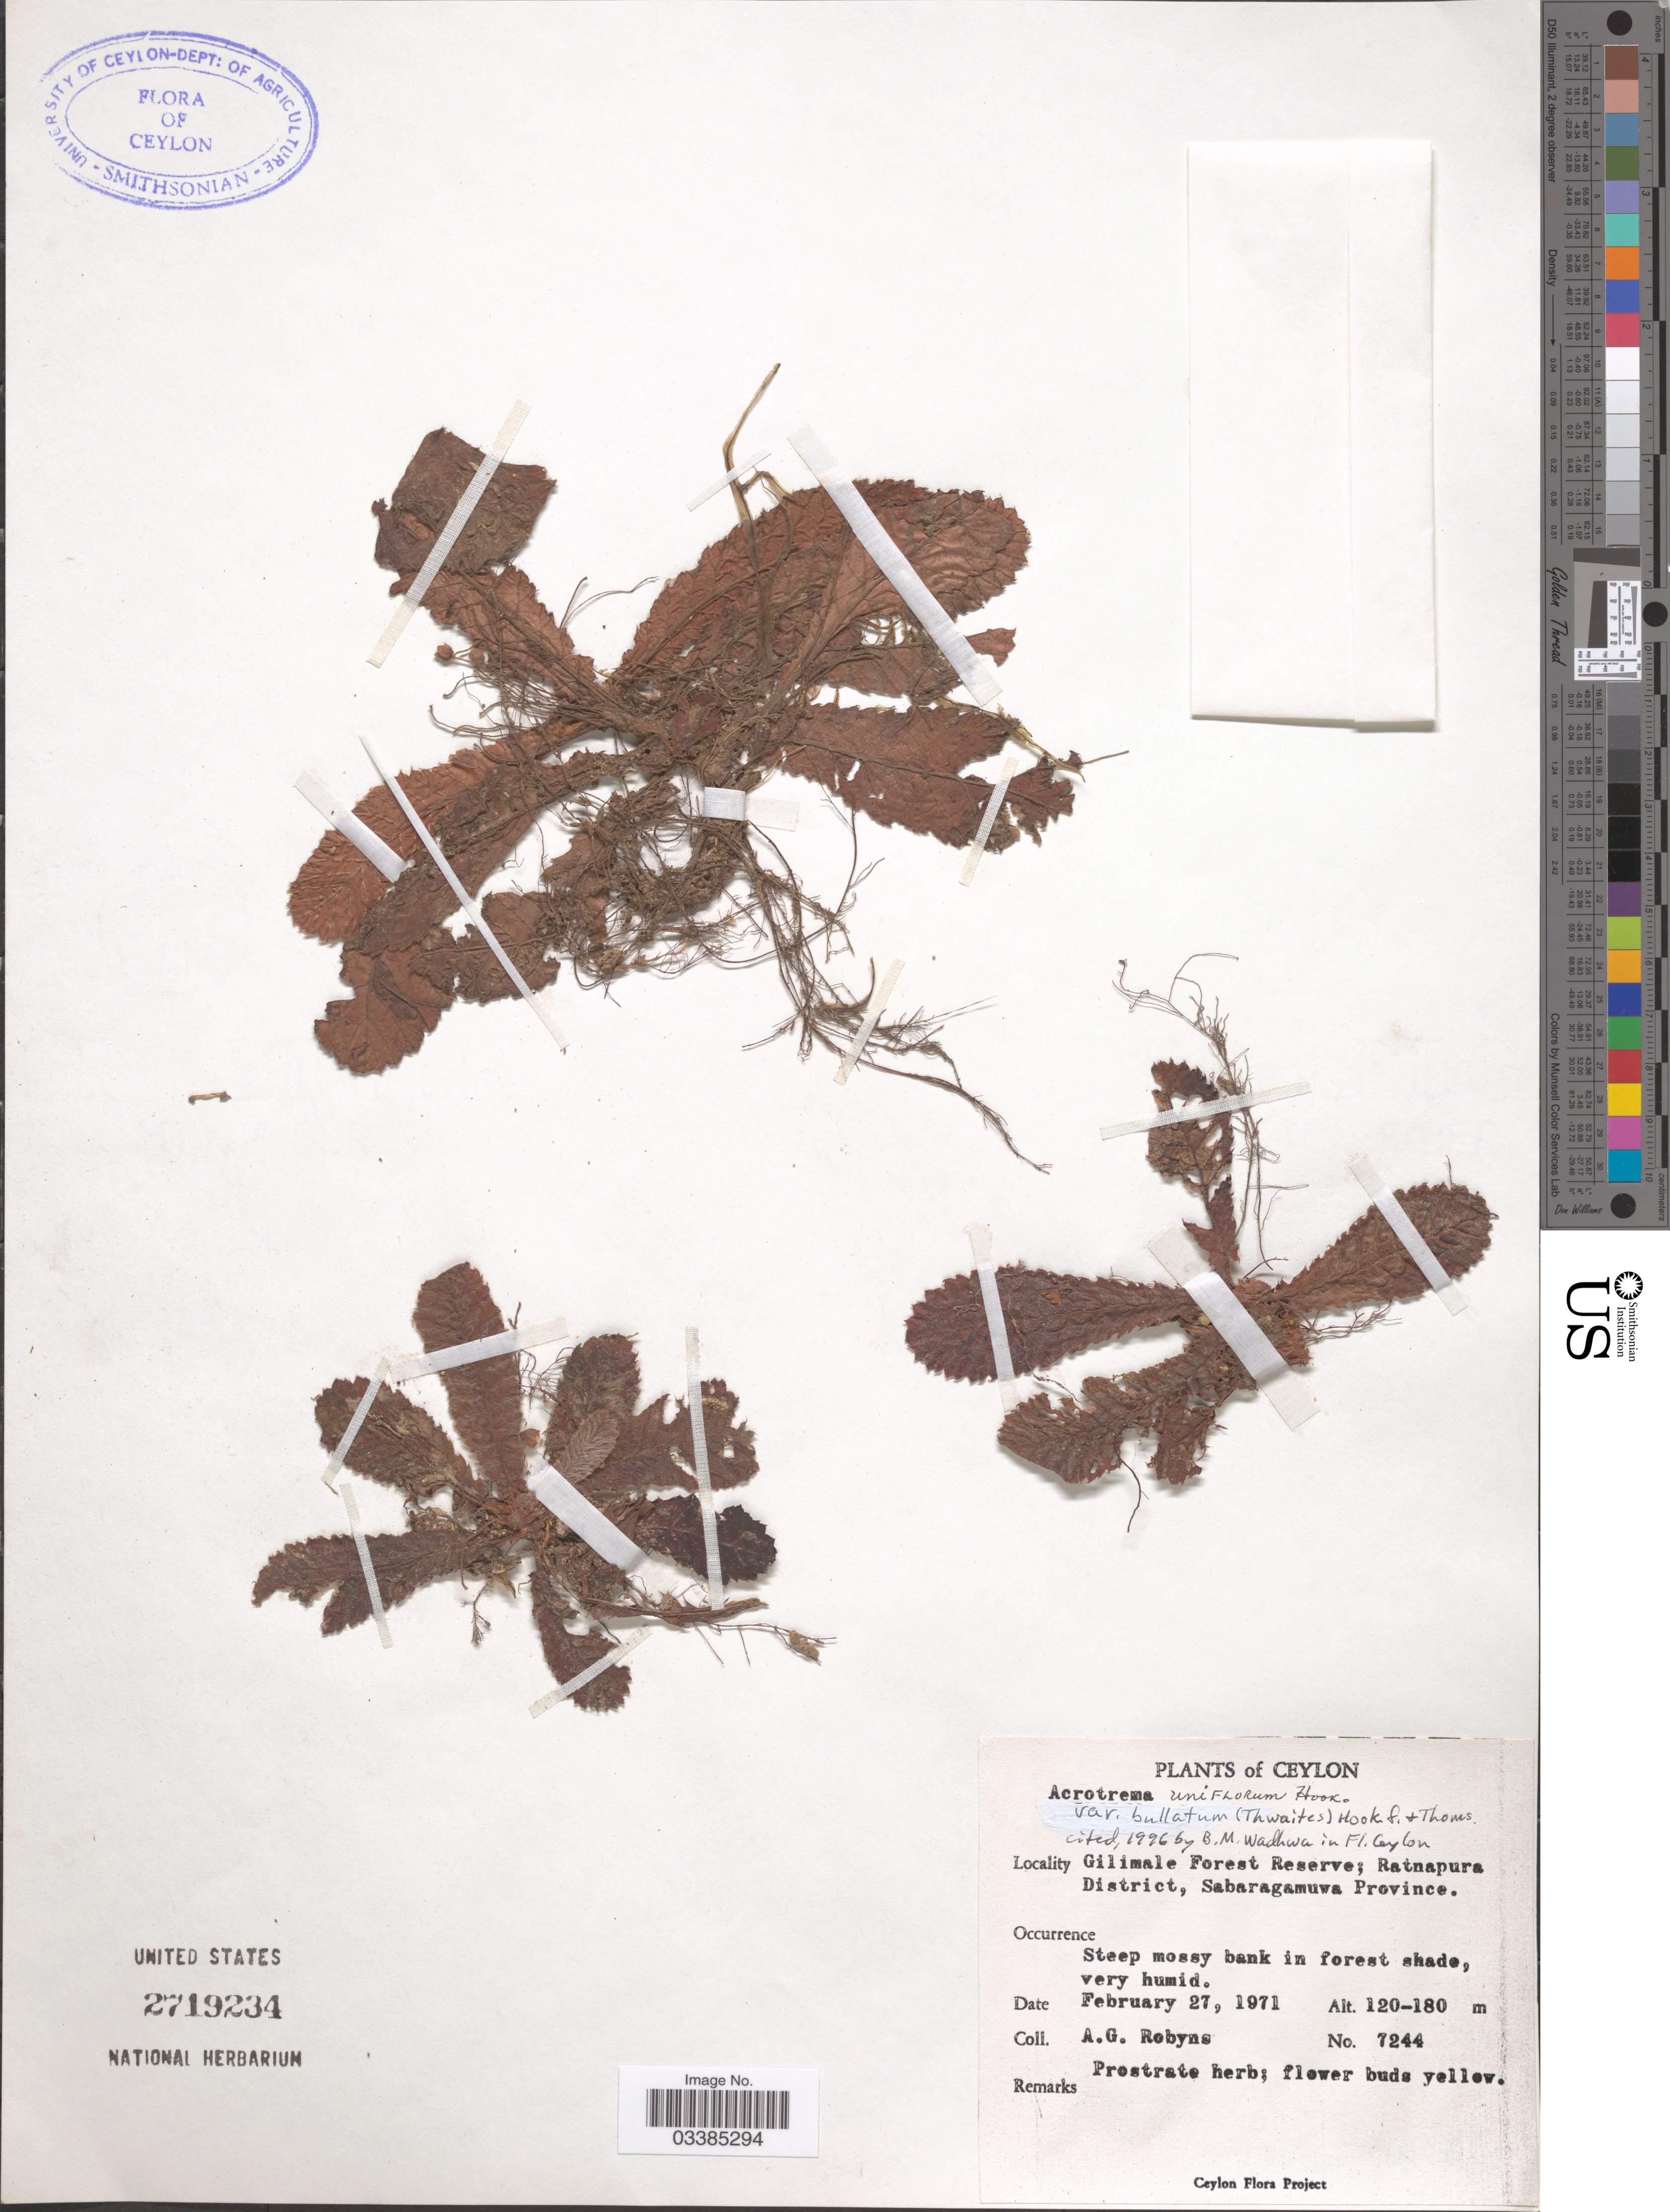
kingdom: Plantae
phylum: Tracheophyta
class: Magnoliopsida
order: Dilleniales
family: Dilleniaceae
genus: Acrotrema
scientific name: Acrotrema uniflorum var. bullatum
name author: (Thwaites) Hook. f. & Thomson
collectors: A. G. Robyns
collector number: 7244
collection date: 1971-02-27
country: Sri Lanka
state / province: Sabaragamuwa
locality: Ceylon. Gilimale Forest Reserve; Ratnapura District, Sabaragamuwa Province.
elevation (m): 120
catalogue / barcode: US 2719234